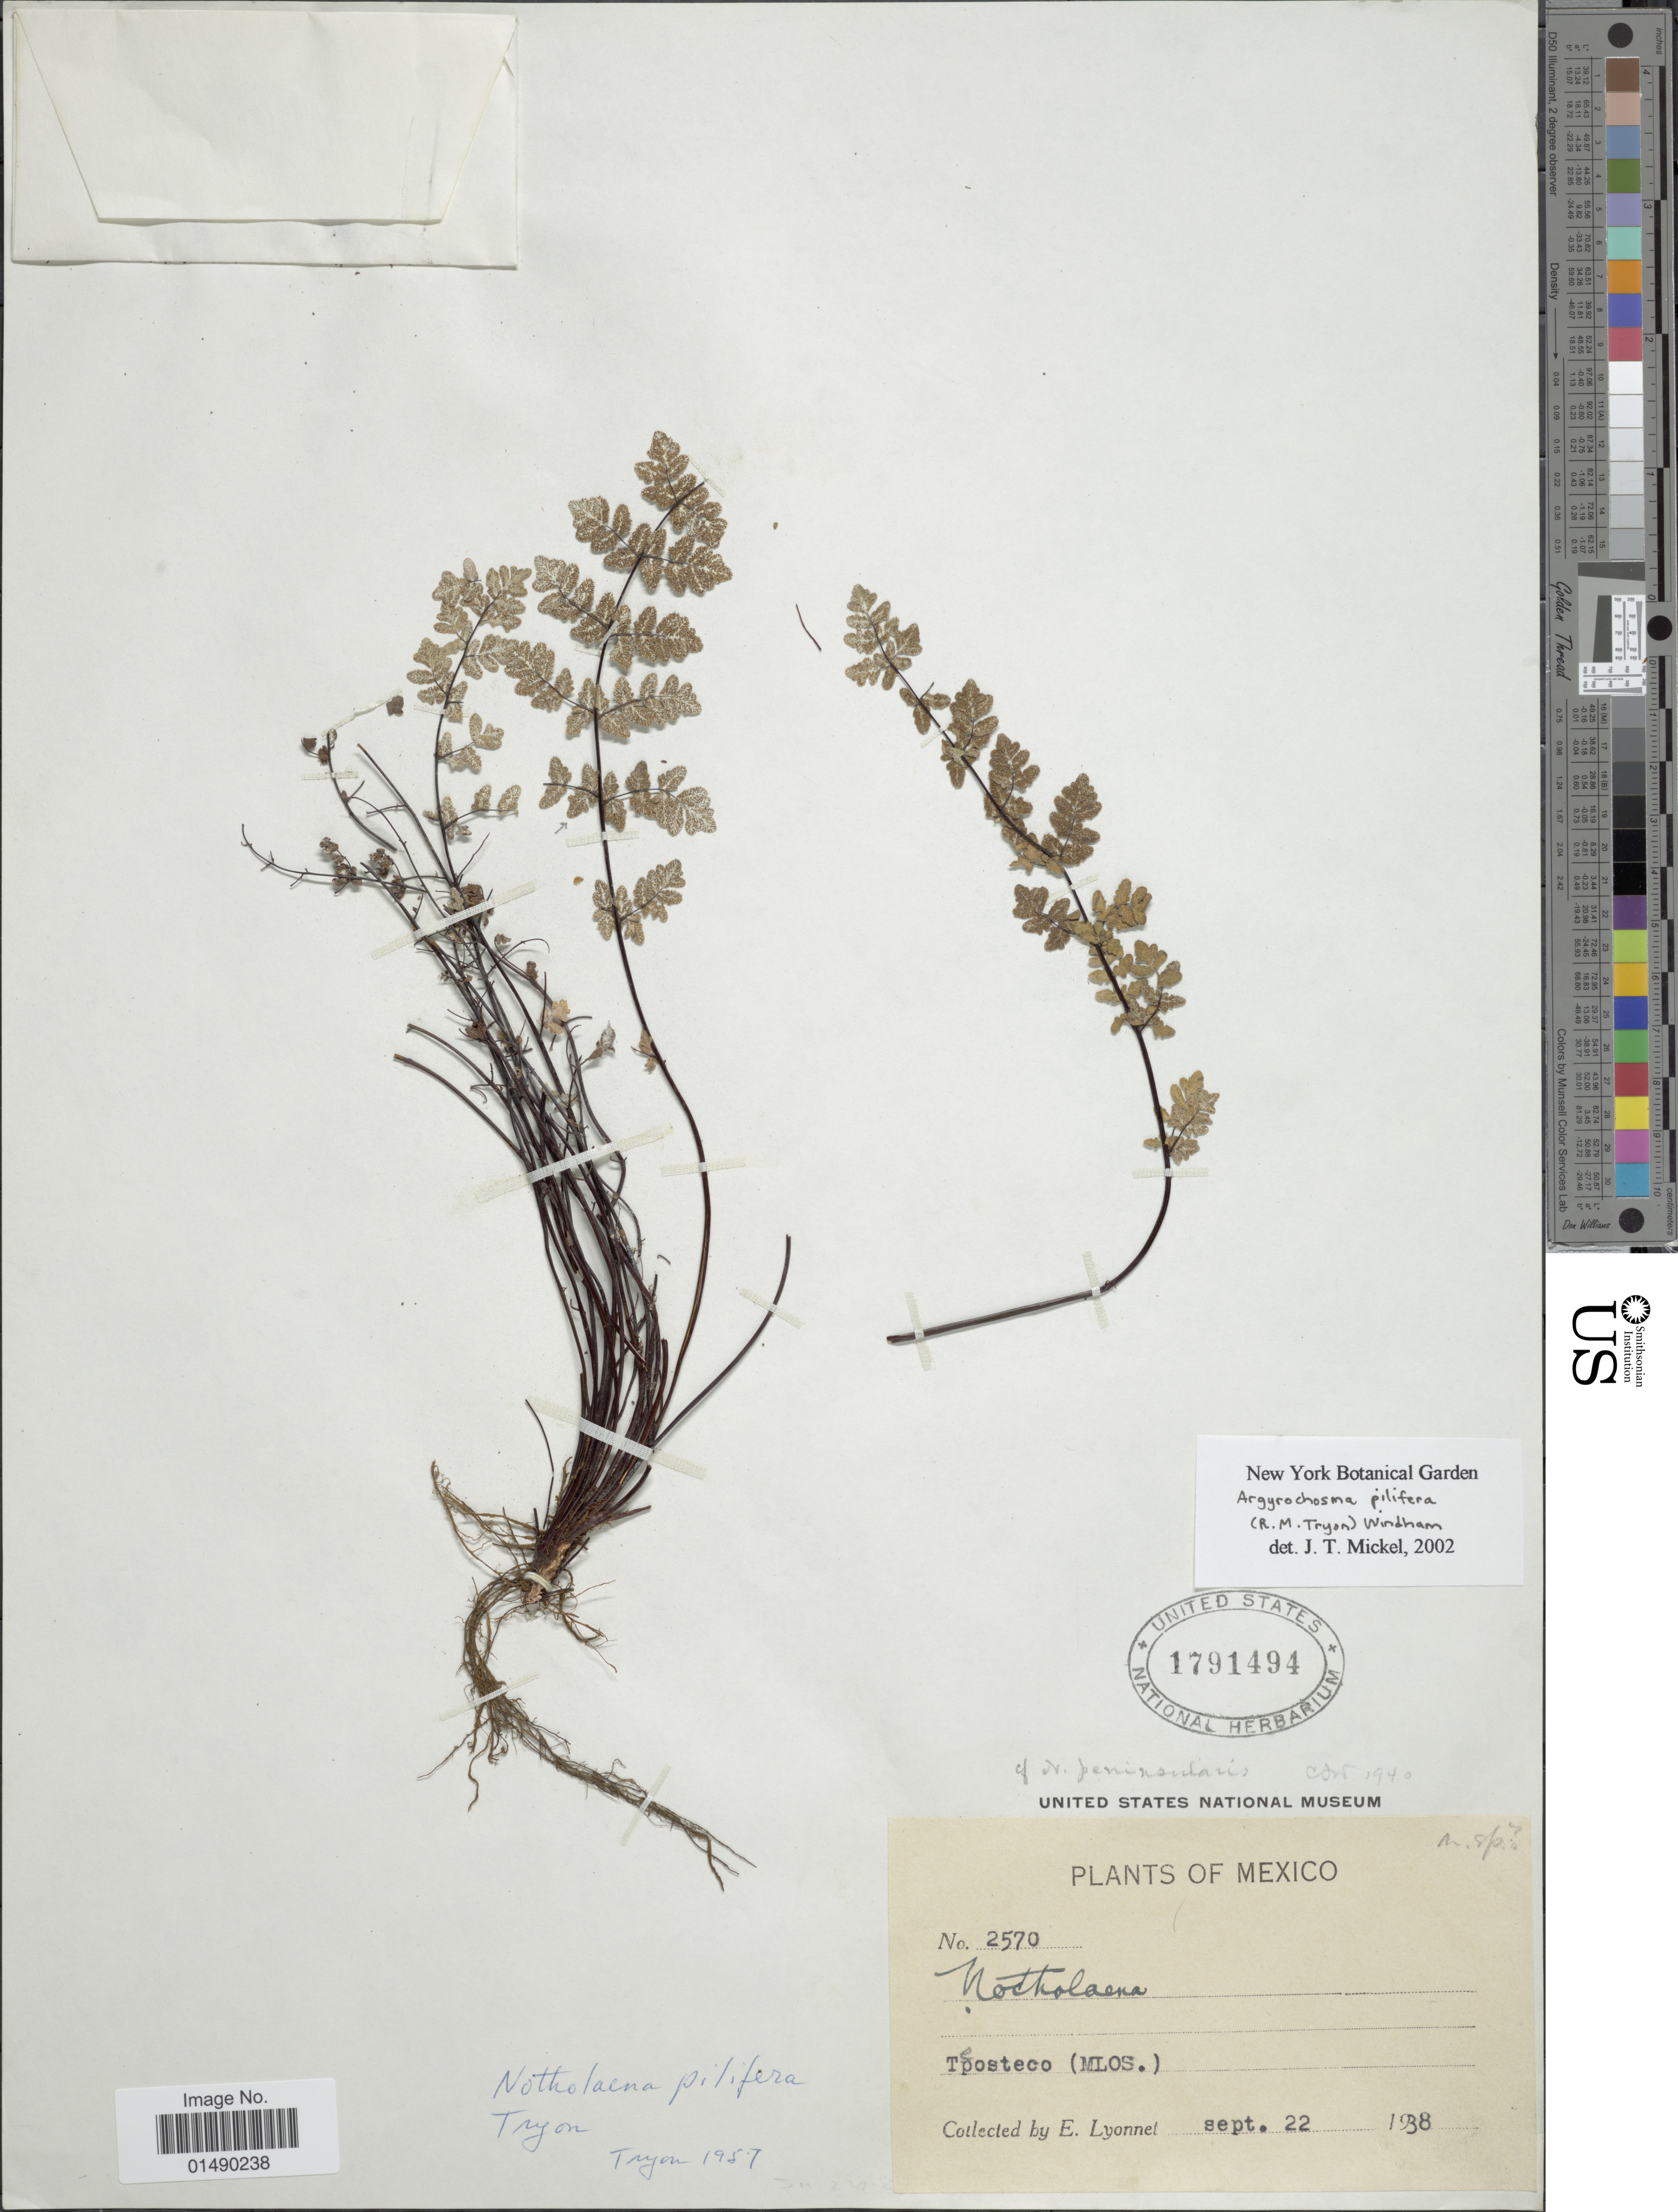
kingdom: Plantae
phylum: Tracheophyta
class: Polypodiopsida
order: Polypodiales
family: Pteridaceae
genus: Argyrochosma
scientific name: Argyrochosma pilifera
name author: (Tyron) Windham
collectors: E. Lyonnet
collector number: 2570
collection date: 1938-09-22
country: Mexico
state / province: Morelos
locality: Mexico, Teposteco.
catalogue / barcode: US 1791494